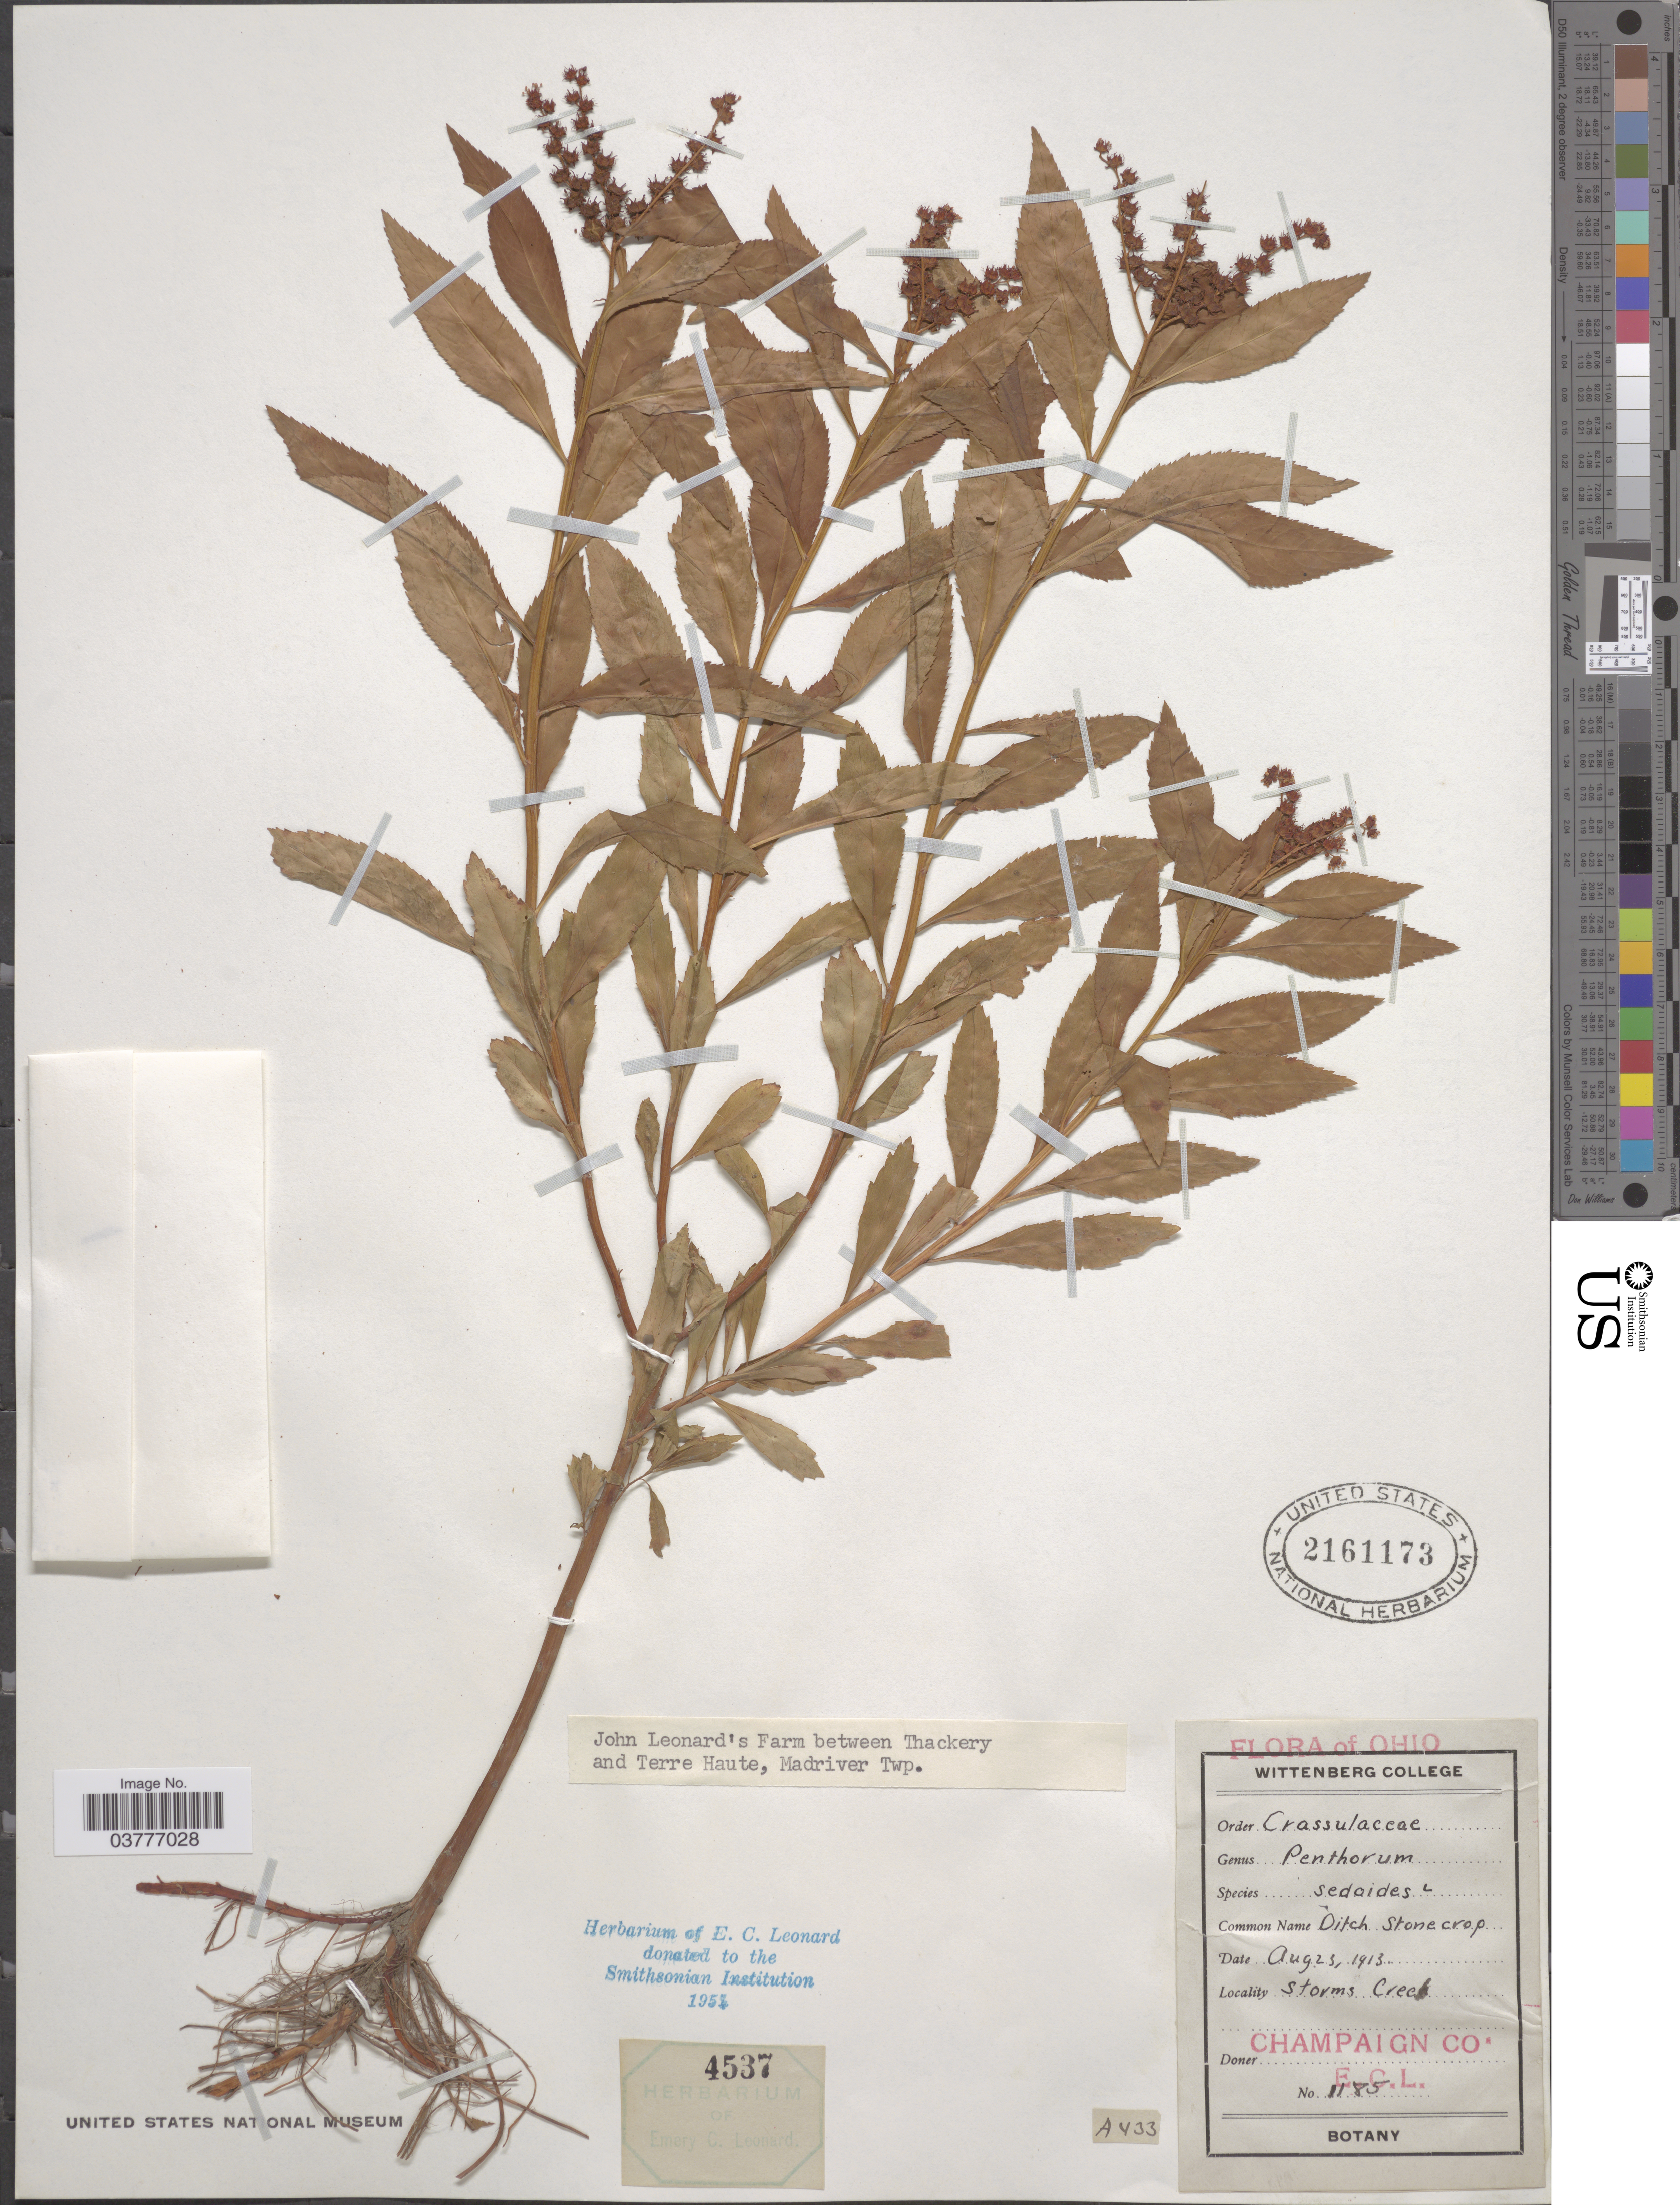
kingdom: Plantae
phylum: Tracheophyta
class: Magnoliopsida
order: Saxifragales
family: Penthoraceae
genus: Penthorum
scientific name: Penthorum sedoides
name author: L.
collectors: E. C. Leonard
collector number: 1185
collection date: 1913-08-23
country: United States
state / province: Ohio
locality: Storms Creek. Champaign Co. John Leonard's Farm between Thackery and Terre Haute, Madriver Twp.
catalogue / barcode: US 2161173